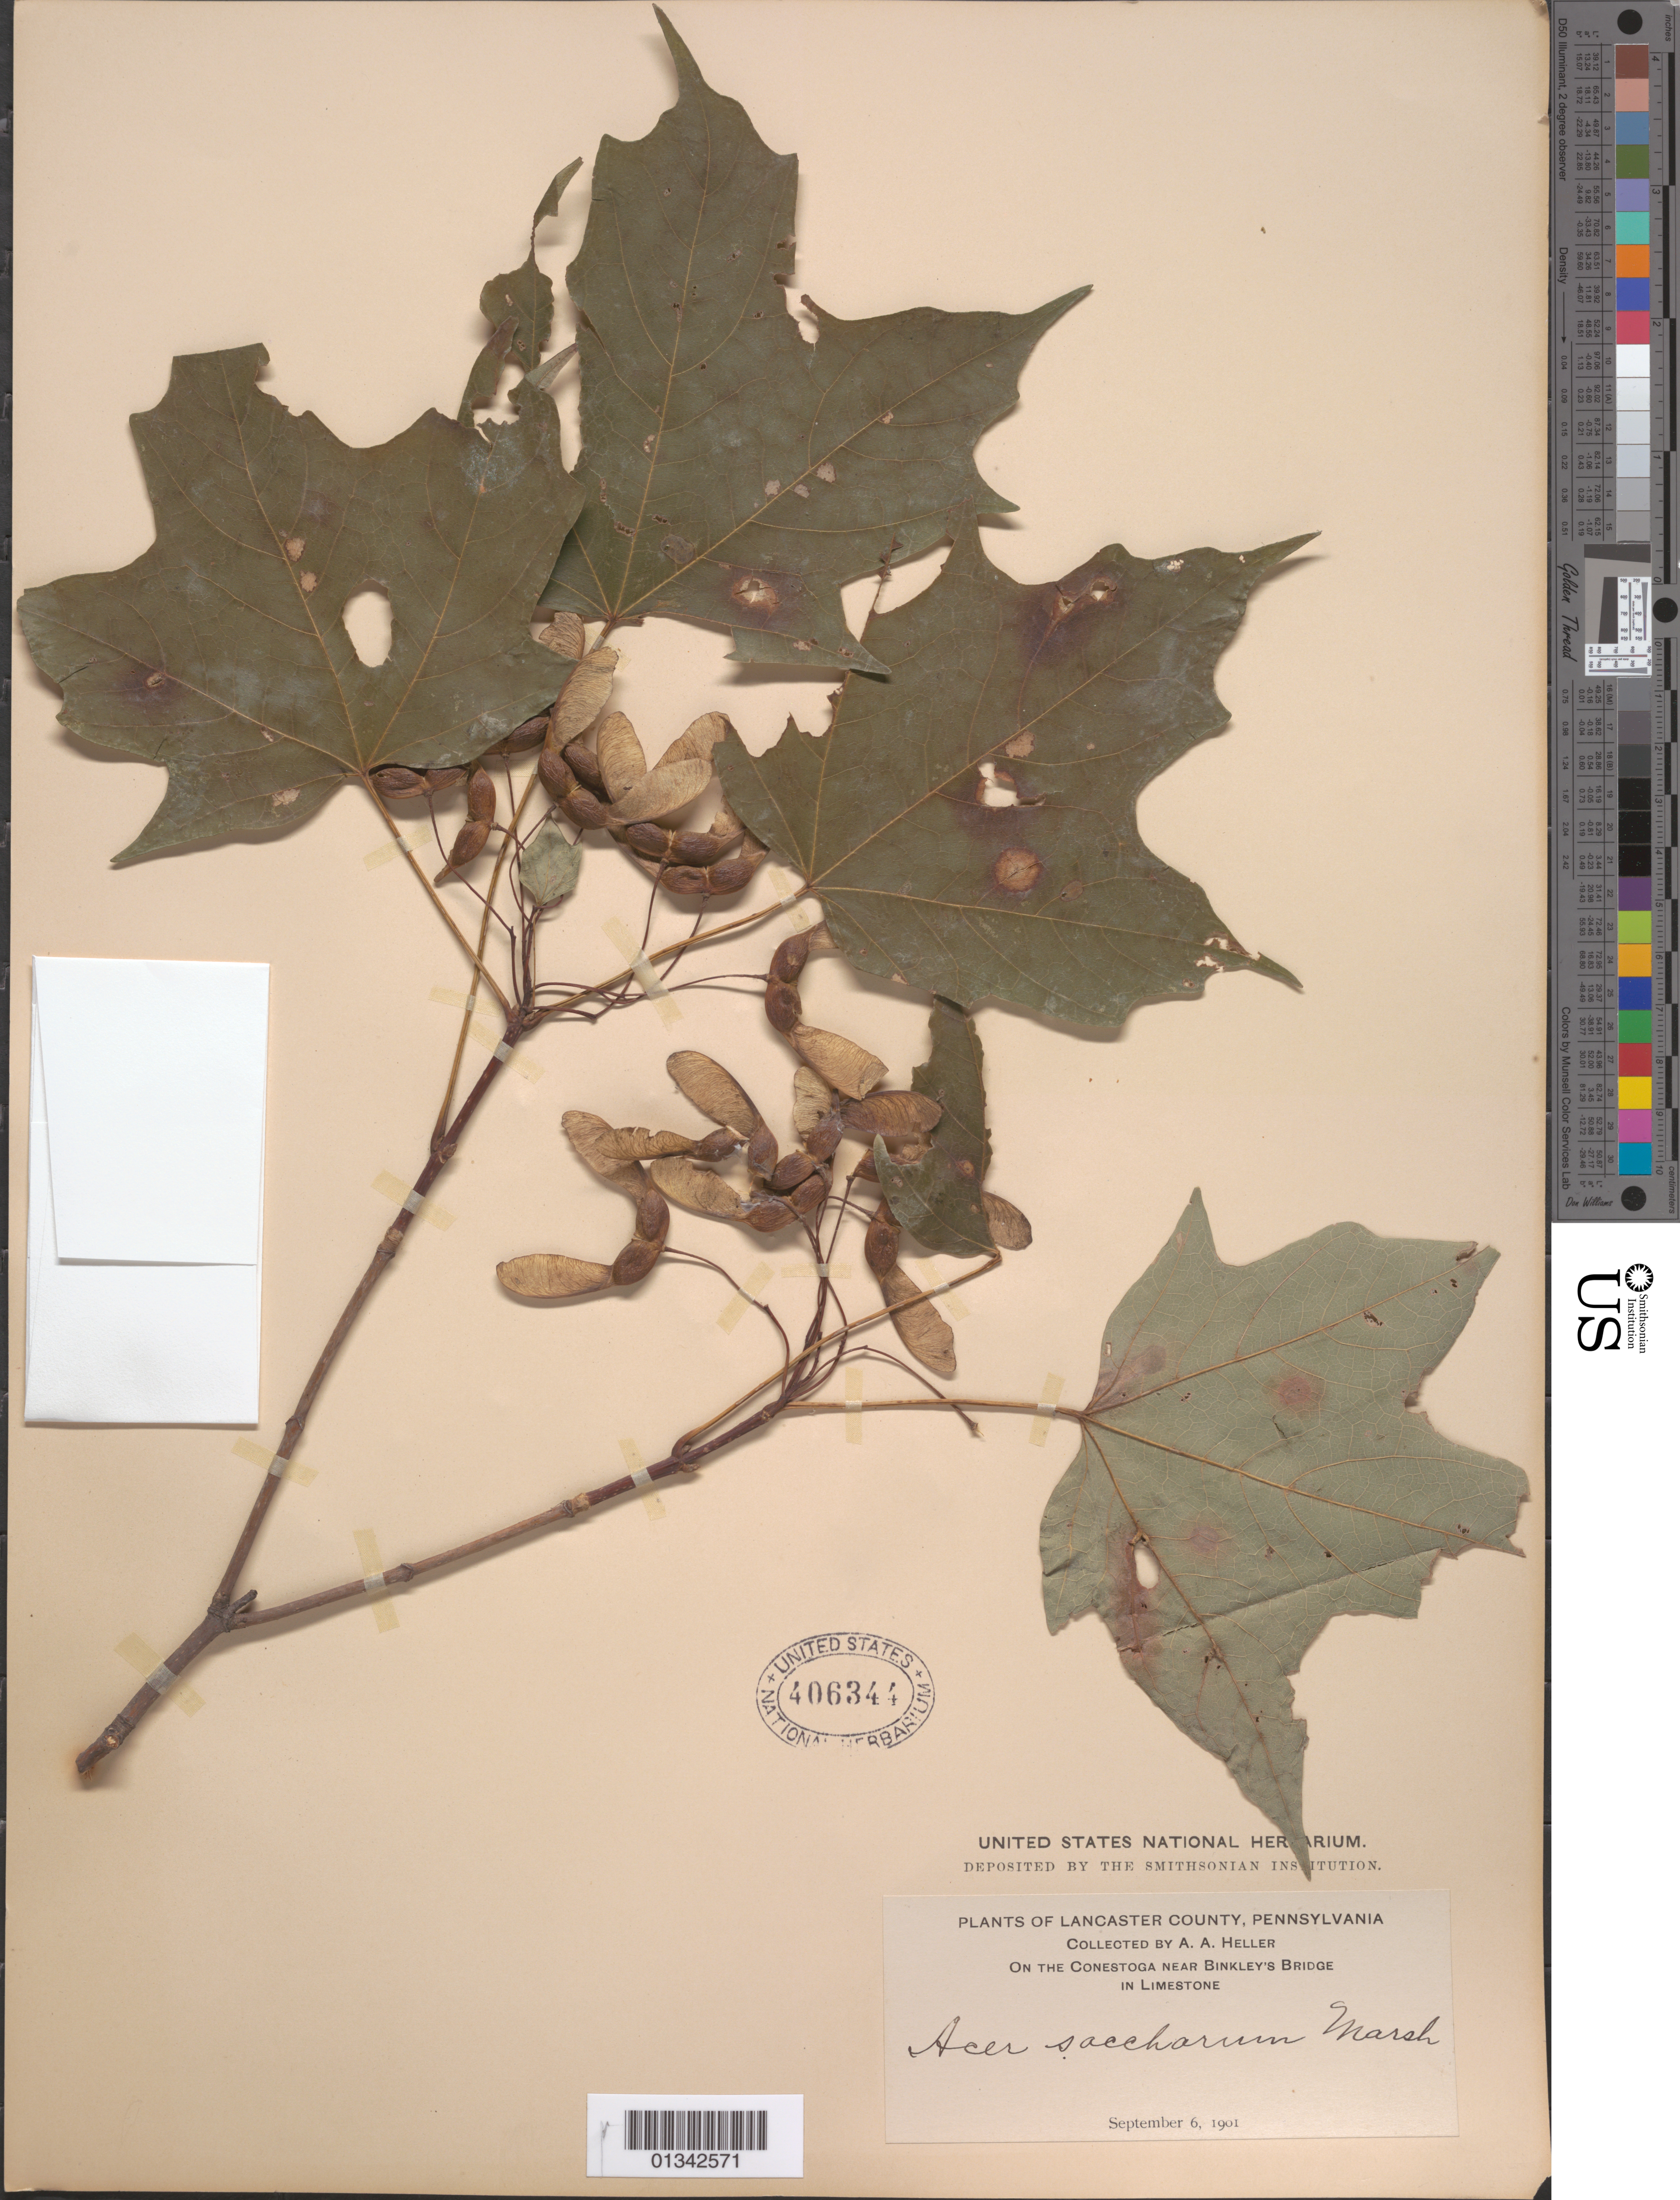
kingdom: Plantae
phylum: Tracheophyta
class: Magnoliopsida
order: Sapindales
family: Sapindaceae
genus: Acer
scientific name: Acer saccharum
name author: Marshall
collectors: A. A. Heller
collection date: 1901-09-06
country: United States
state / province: Pennsylvania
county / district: Lancaster County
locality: On the Conestoga near Brinkley's Bridge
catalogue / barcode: US 406344